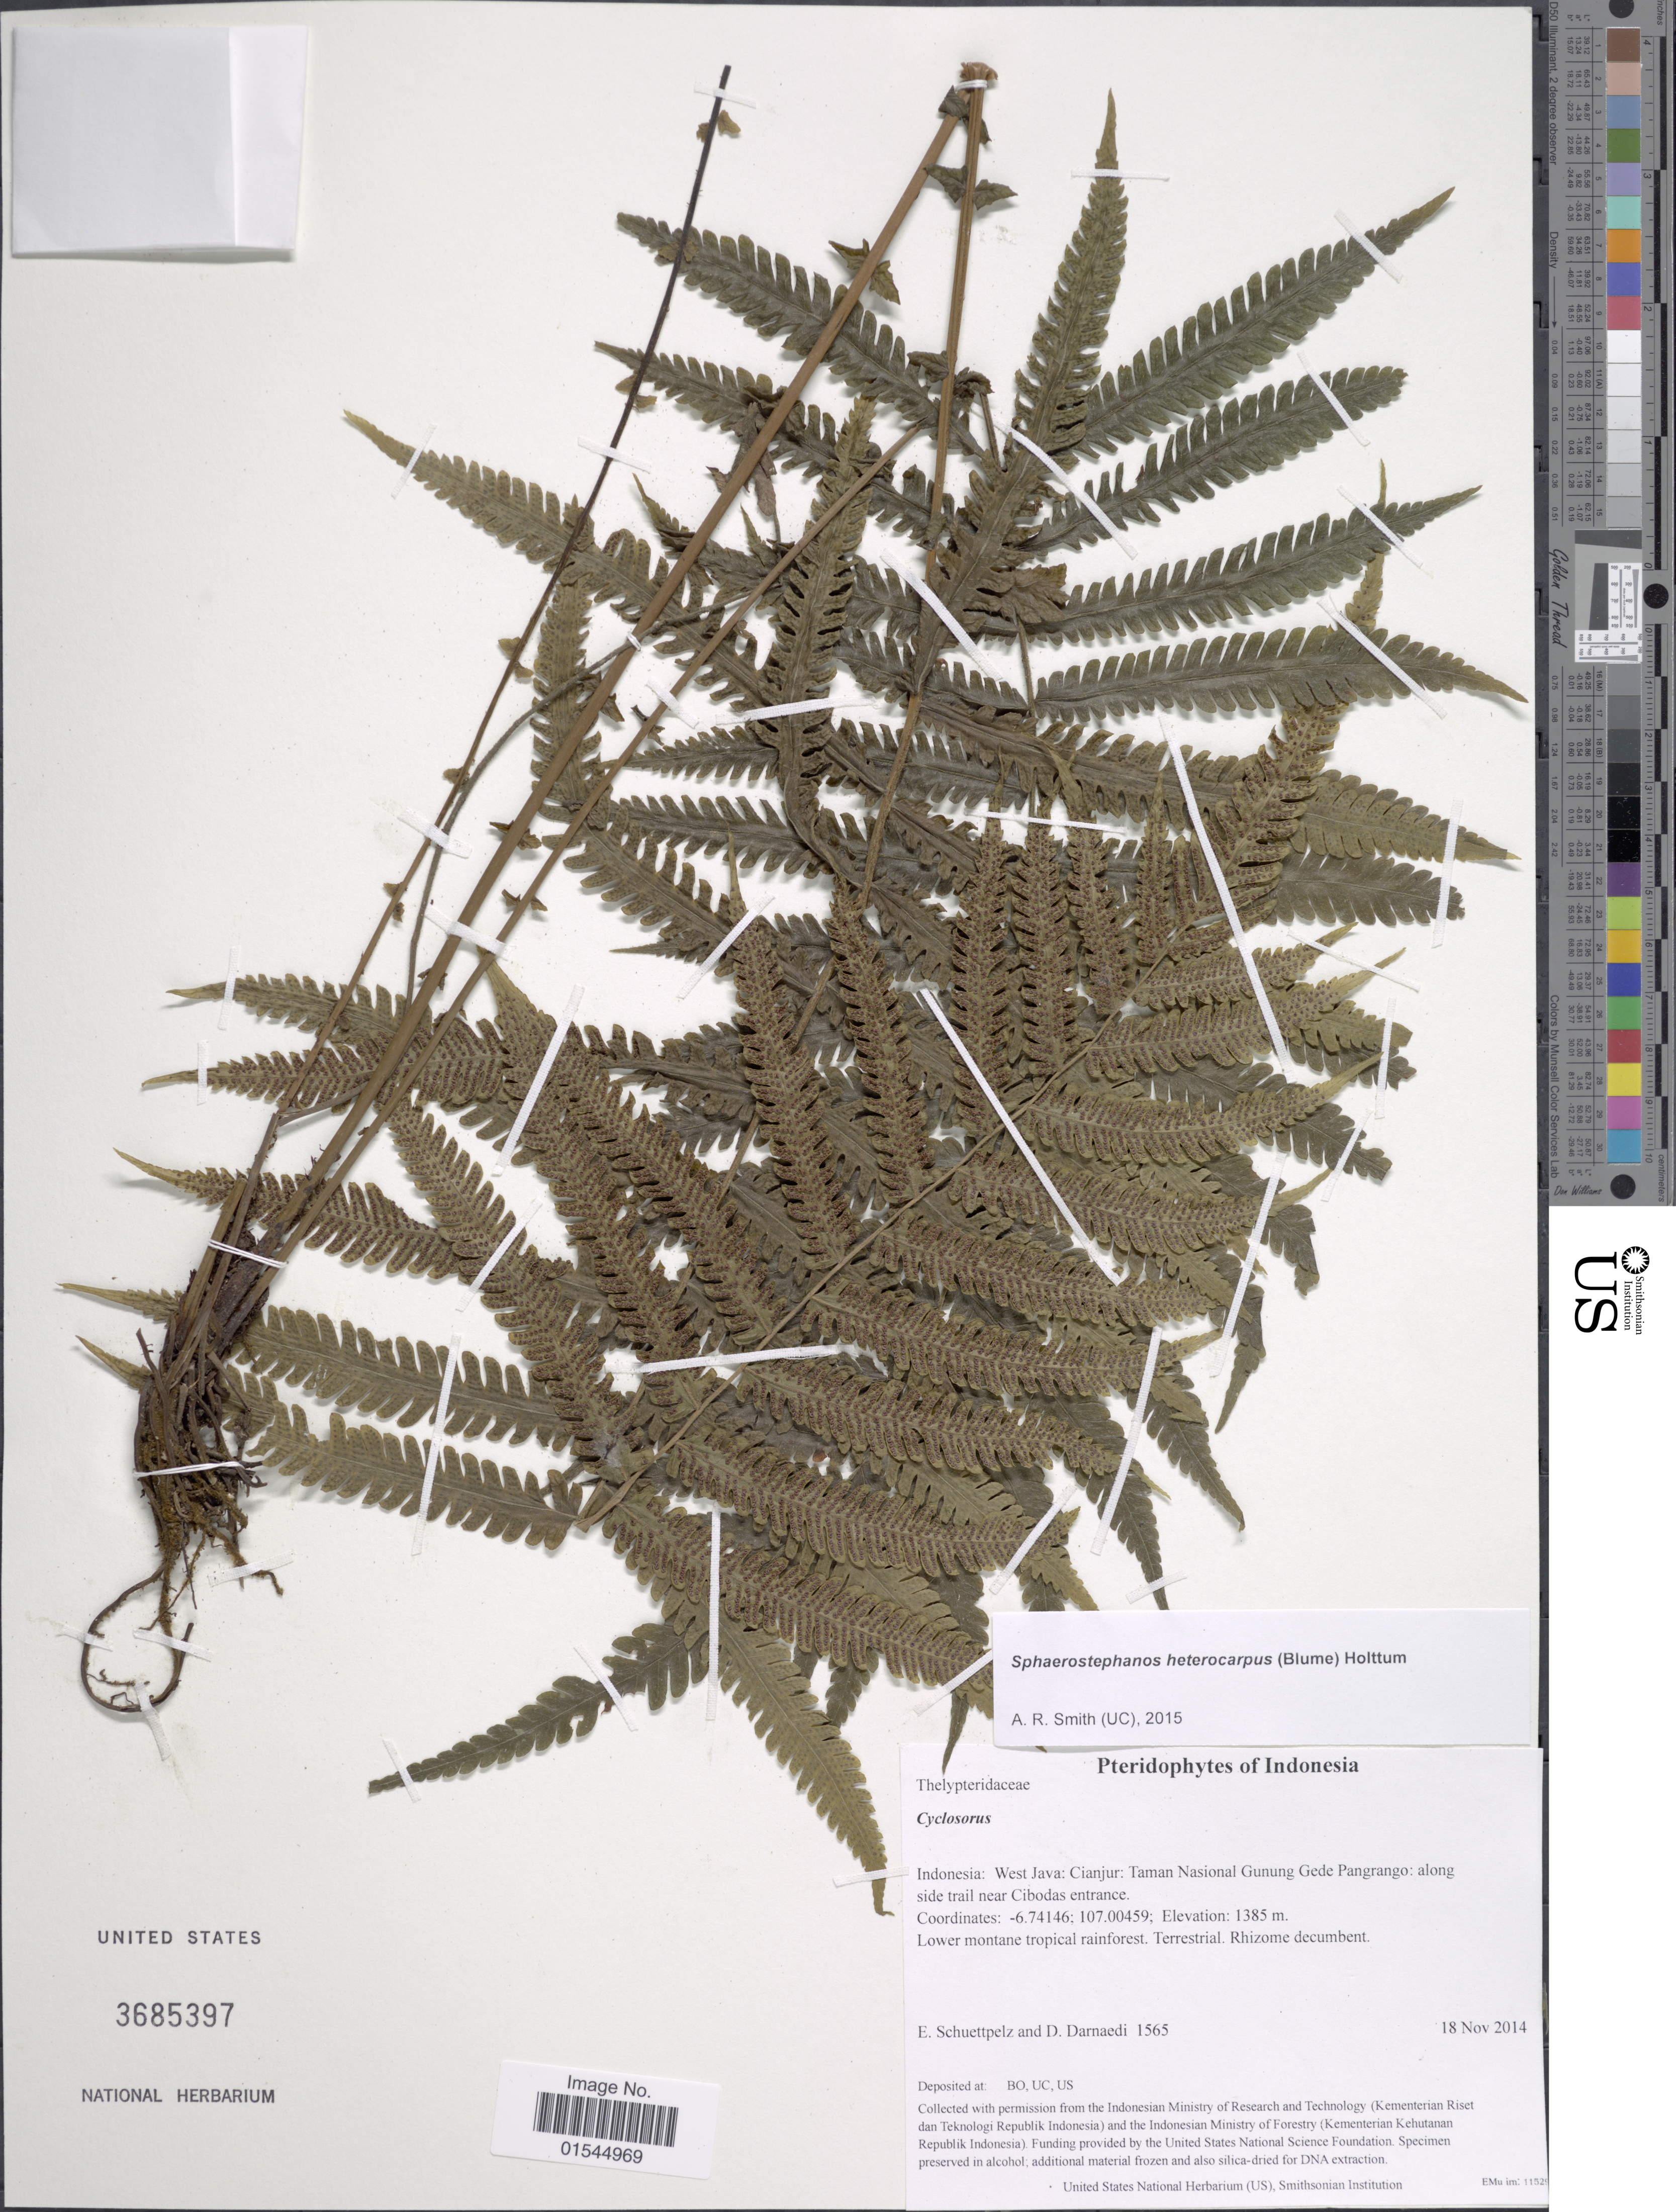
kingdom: Plantae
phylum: Tracheophyta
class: Polypodiopsida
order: Polypodiales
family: Thelypteridaceae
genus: Cyclosorus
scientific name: Cyclosorus sp.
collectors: E. Schuettpelz & D. Darnaedi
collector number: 1565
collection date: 2014-11-18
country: Indonesia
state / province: Java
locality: West Java: cianjur: Taman Nasional Gunung Gede Pangrango: along side trail near Cibodas entrance.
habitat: Lower montane tropical rainforest.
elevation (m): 1385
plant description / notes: Collected with permission from the Indonesian Ministry of Research and Technology (Kementerian Riset dan Teknologi Republik Indonesia) and the Indonesian Ministry of Forestry (Kementerian Kehutanan Republik Indonesia).; Funding provided by the United States National Science Foundation.; Specimen preserved in alcohol; additional material frozen and also silica-dried for DNA extraction.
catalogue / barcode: US 3685397